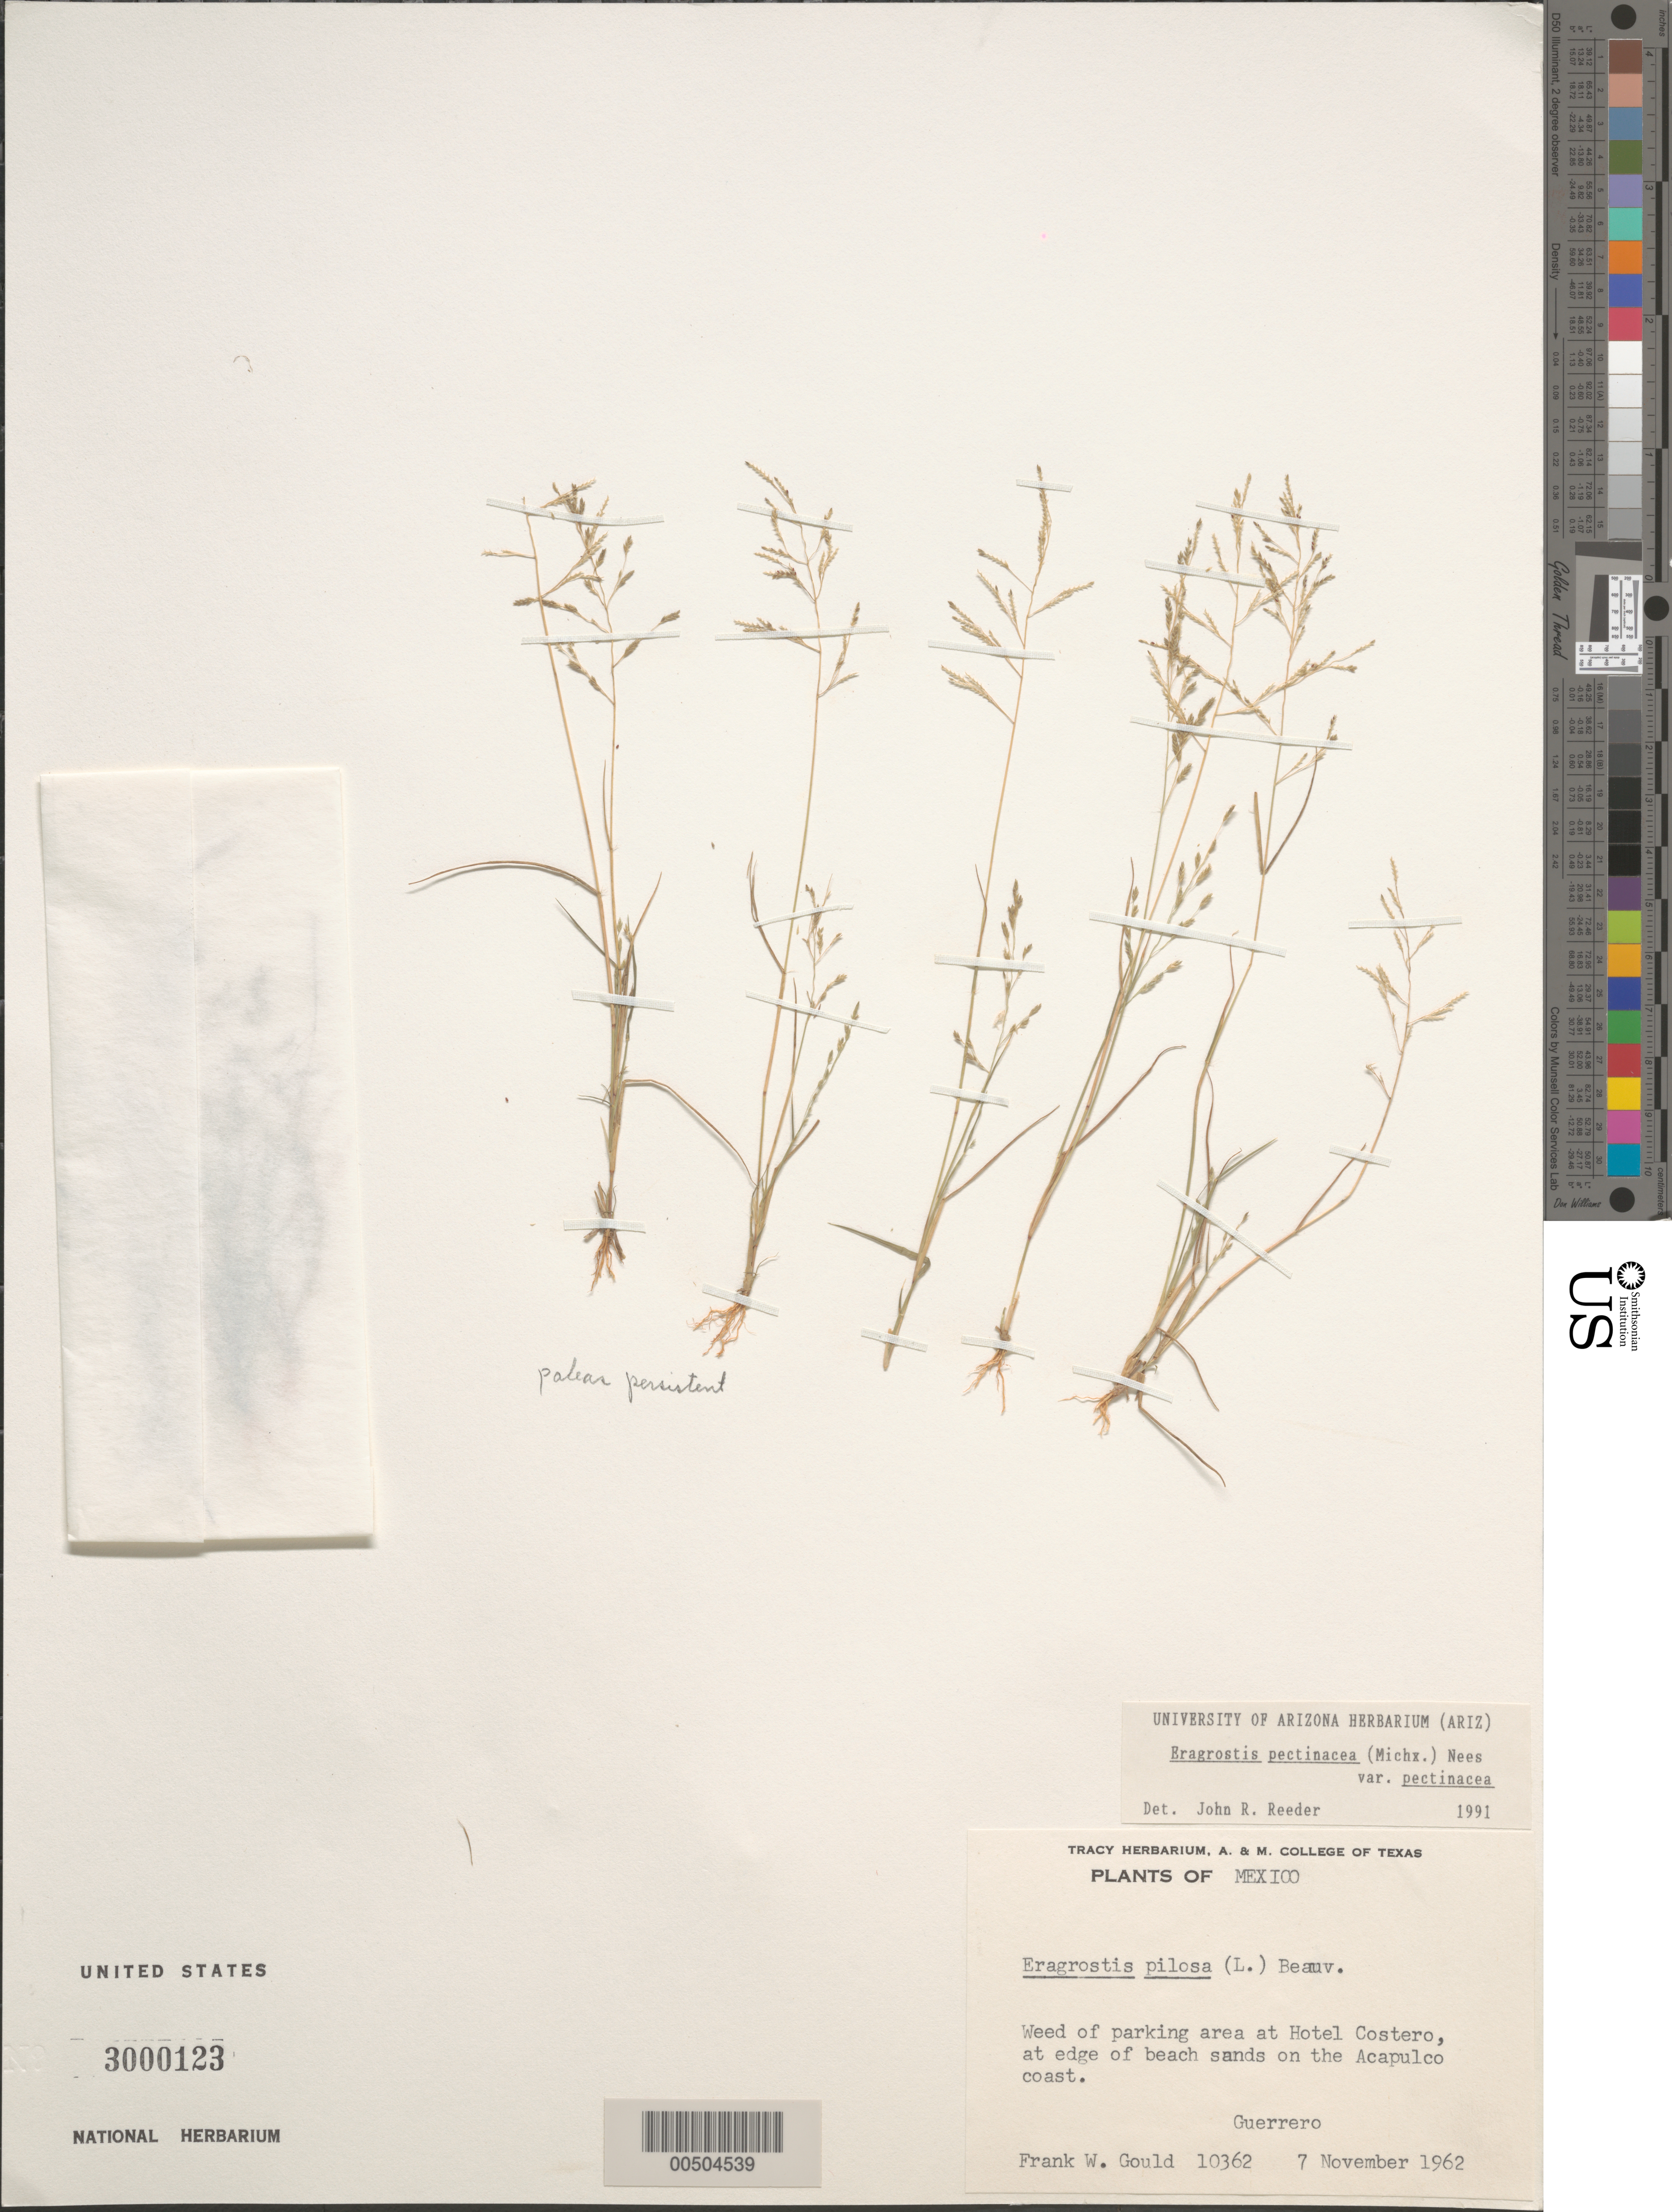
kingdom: Plantae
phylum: Tracheophyta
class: Liliopsida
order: Poales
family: Poaceae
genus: Eragrostis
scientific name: Eragrostis pectinacea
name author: (Michx.) Nees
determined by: Reeder, J. R., (UNITED STATES)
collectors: F. W. Gould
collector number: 10362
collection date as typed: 7 Nov 1962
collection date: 1962-11-07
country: Mexico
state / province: Guerrero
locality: Hotel Costero, on the Acapulco coast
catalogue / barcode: US 3000123